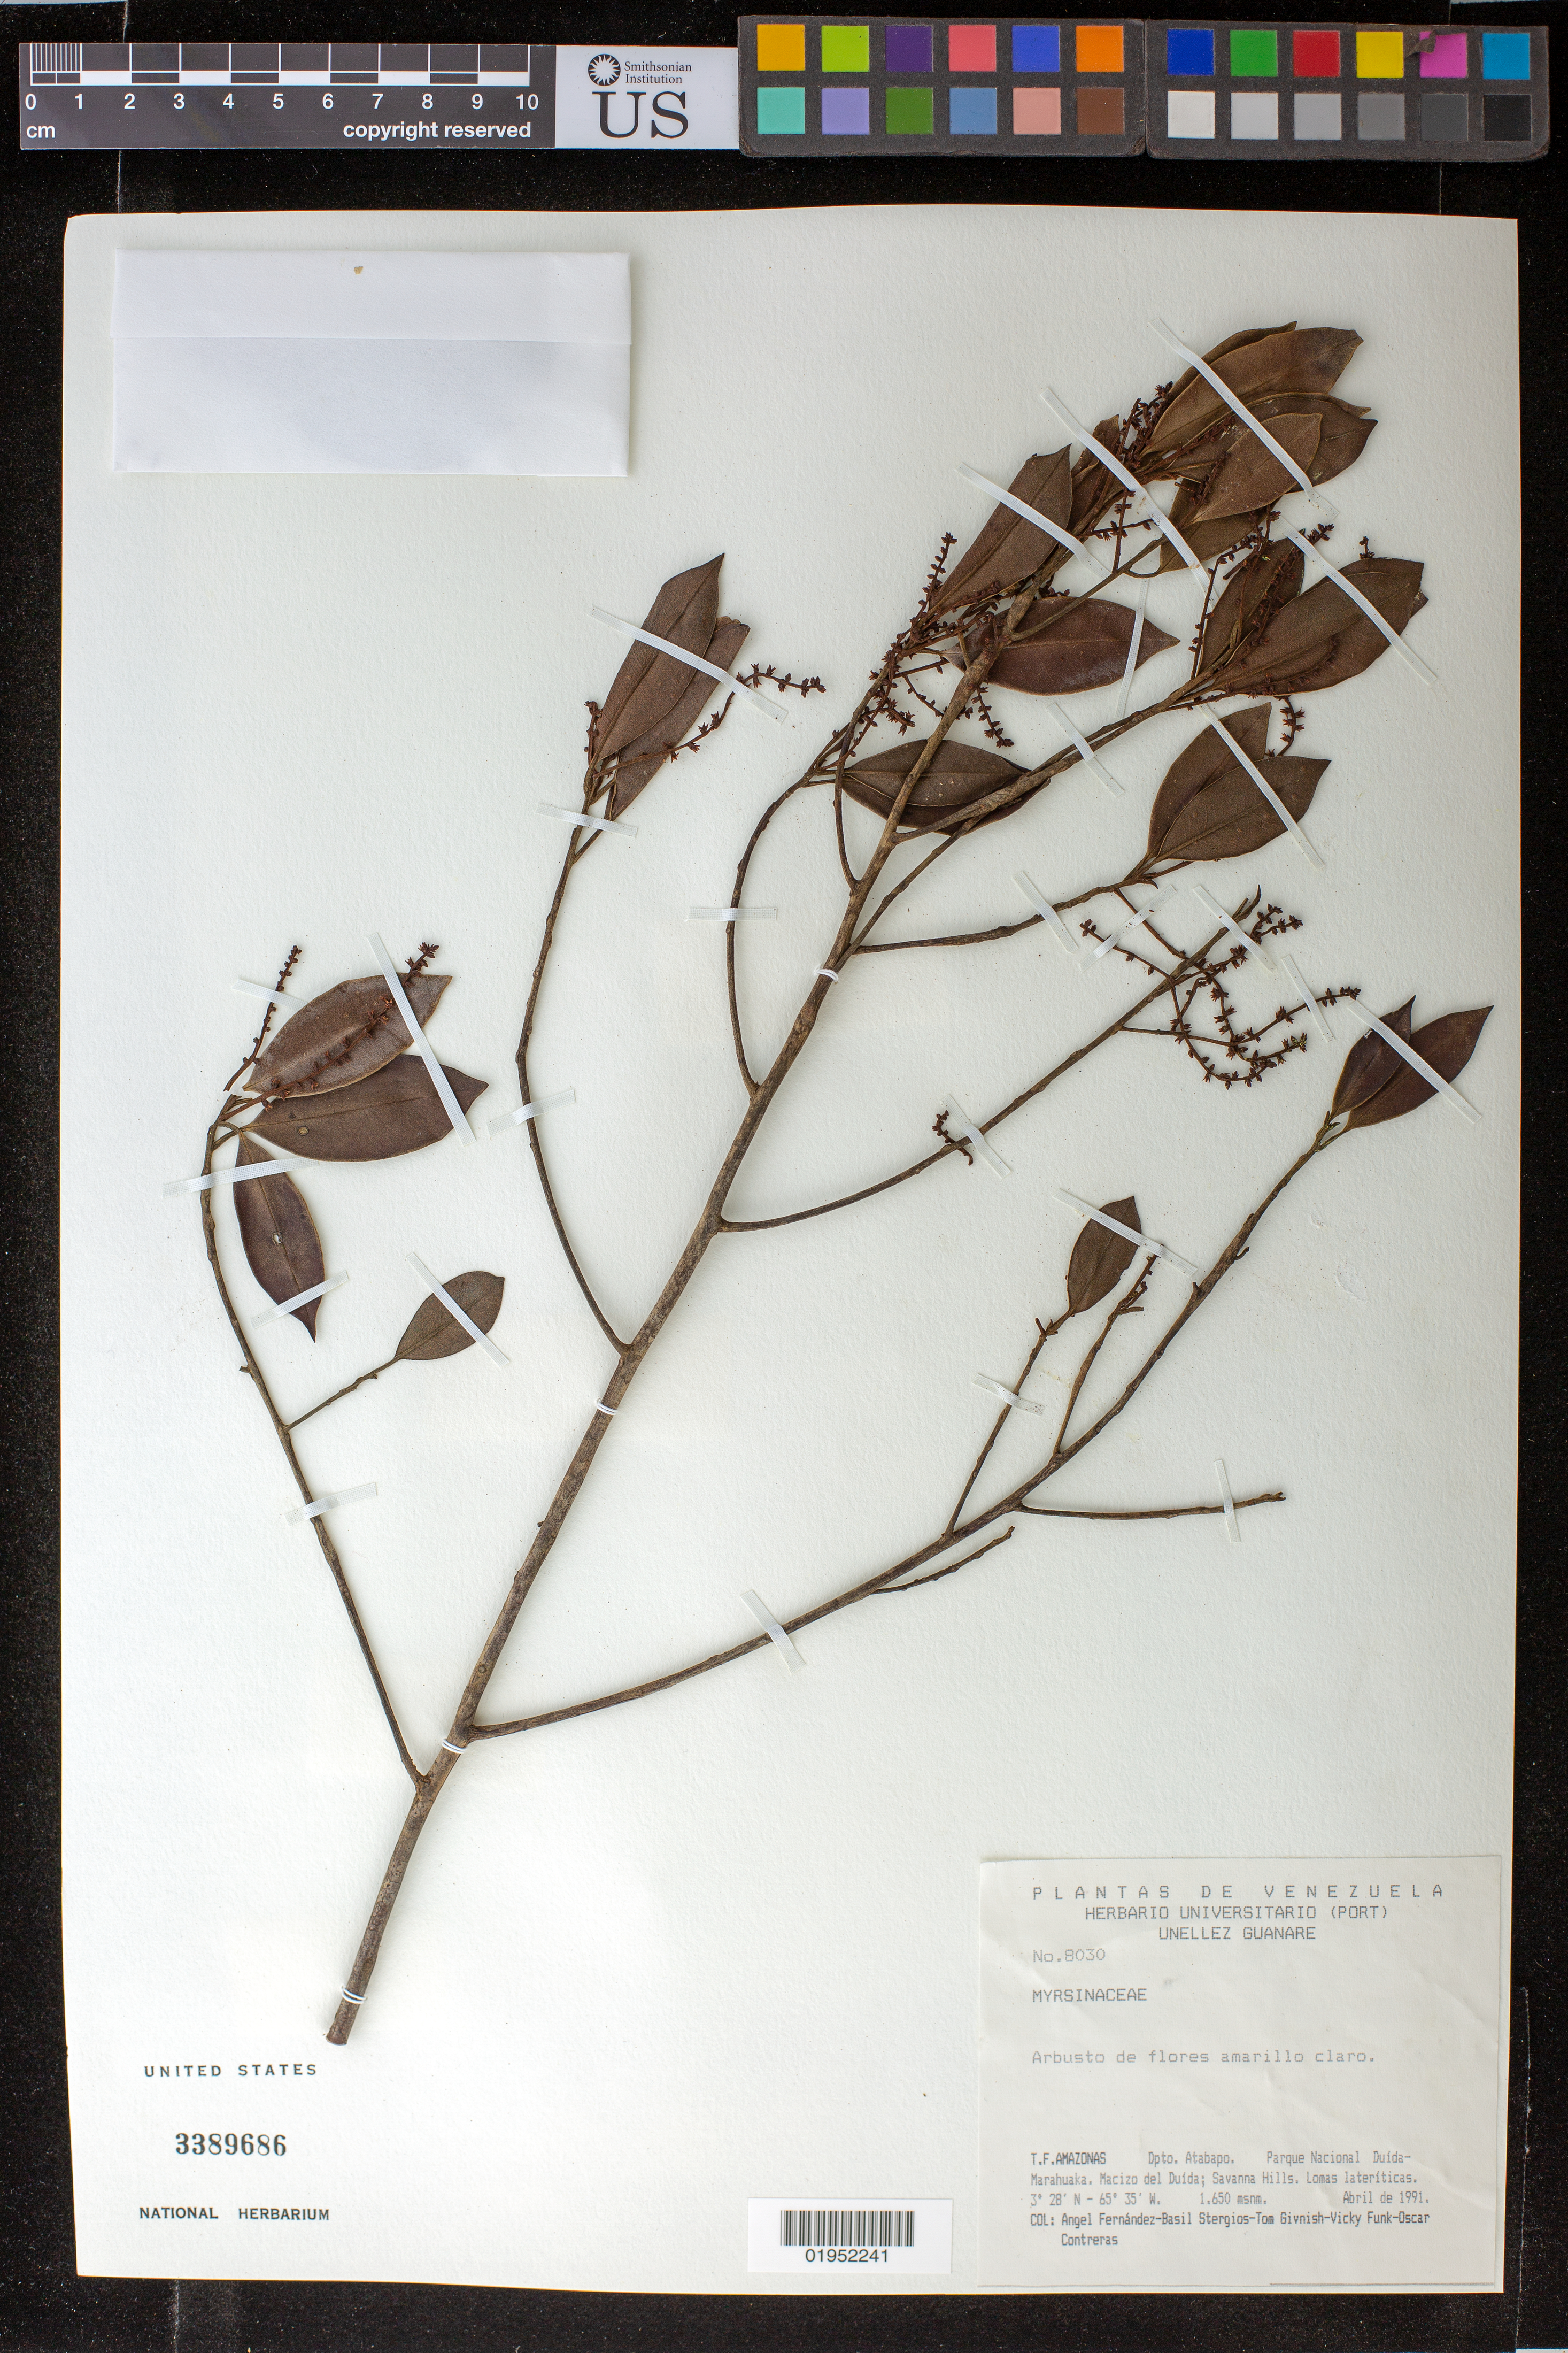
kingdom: Plantae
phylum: Tracheophyta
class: Magnoliopsida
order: Ericales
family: Primulaceae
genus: Cybianthus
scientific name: Cybianthus sp.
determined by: Strong, Mark T., (BOT), Smithsonian Institution - National Museum of Natural History (UNITED STATES)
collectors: A. Fernández, B. G. Stergios, T. J. Givnish, V. Funk & O. Contreras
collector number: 8030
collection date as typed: Apr 1991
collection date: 1991-04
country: Venezuela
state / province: Amazonas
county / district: Atabapo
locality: Parque National Duida-Marahuaka, Macizo del Duida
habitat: Lomas lateriticas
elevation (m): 1650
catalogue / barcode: US 3389686